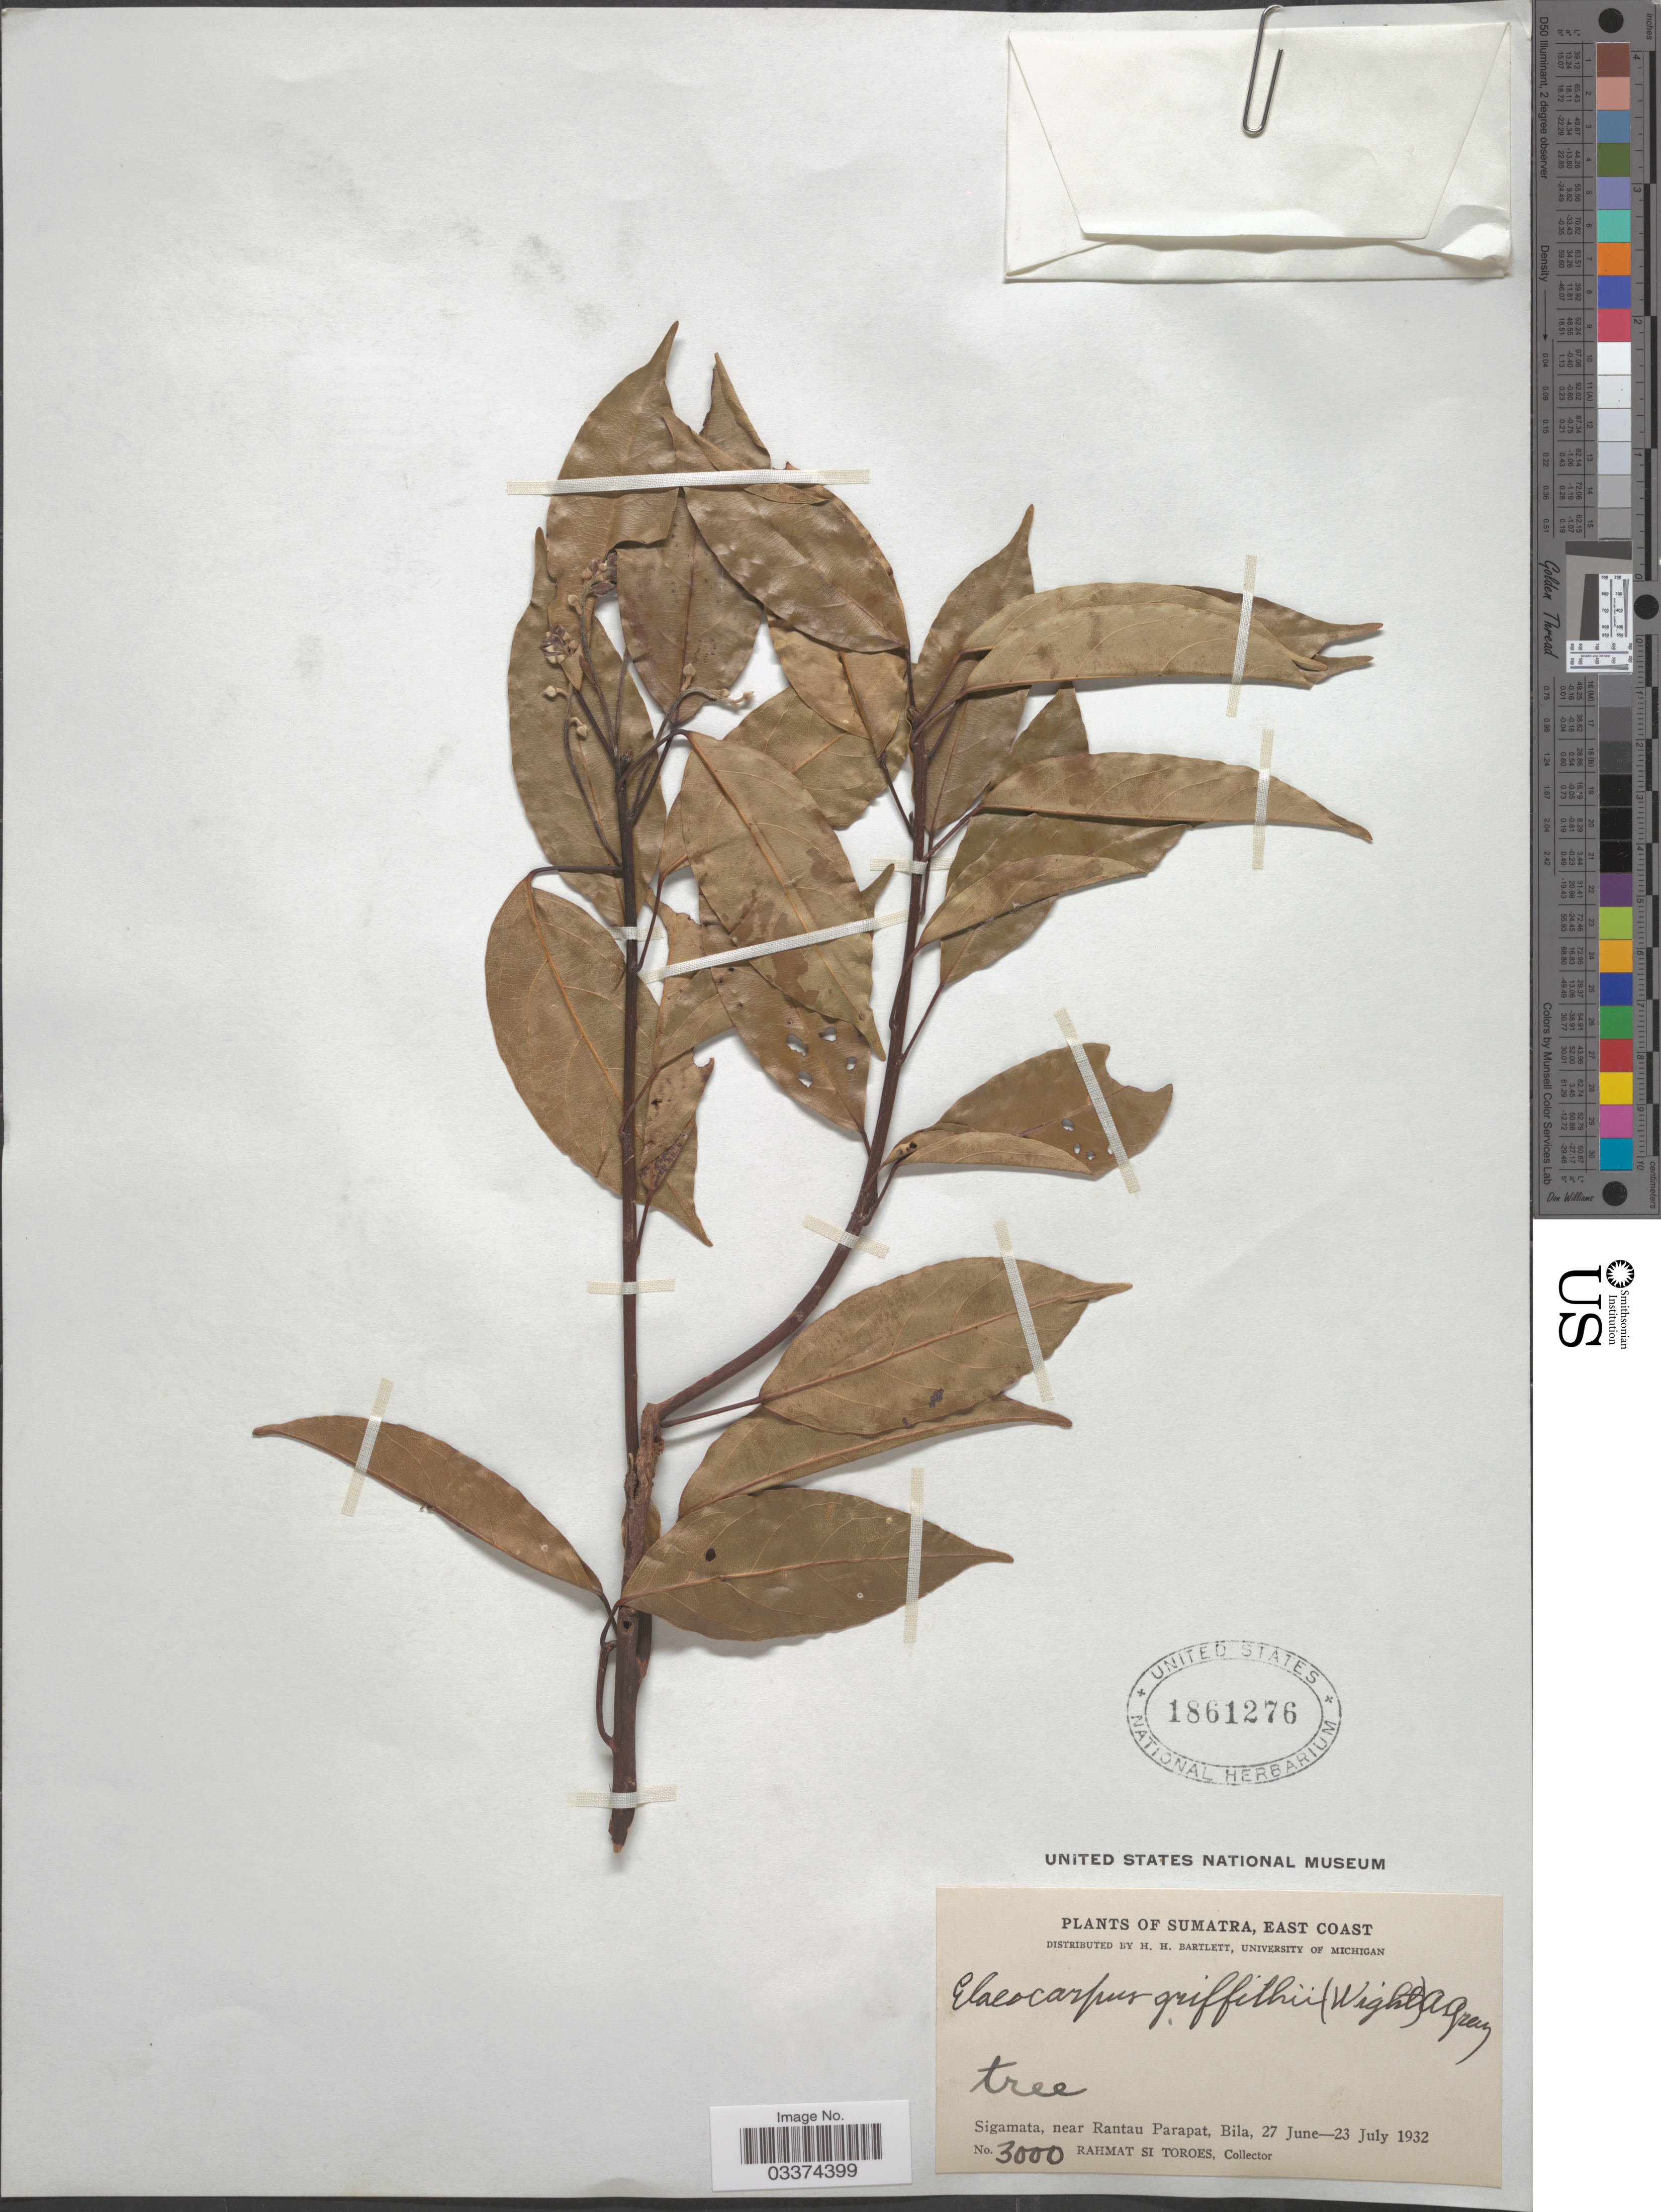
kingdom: Plantae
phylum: Tracheophyta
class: Magnoliopsida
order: Oxalidales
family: Elaeocarpaceae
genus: Elaeocarpus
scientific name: Elaeocarpus griffithii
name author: (Wight) A. Gray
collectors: Rahmat Si Boeea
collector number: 3000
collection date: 1932-06-27/1932-07-23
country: Indonesia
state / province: Sumatra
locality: East Coast, Sigamata, near Rantau Parapat, Bila.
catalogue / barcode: US 1861276